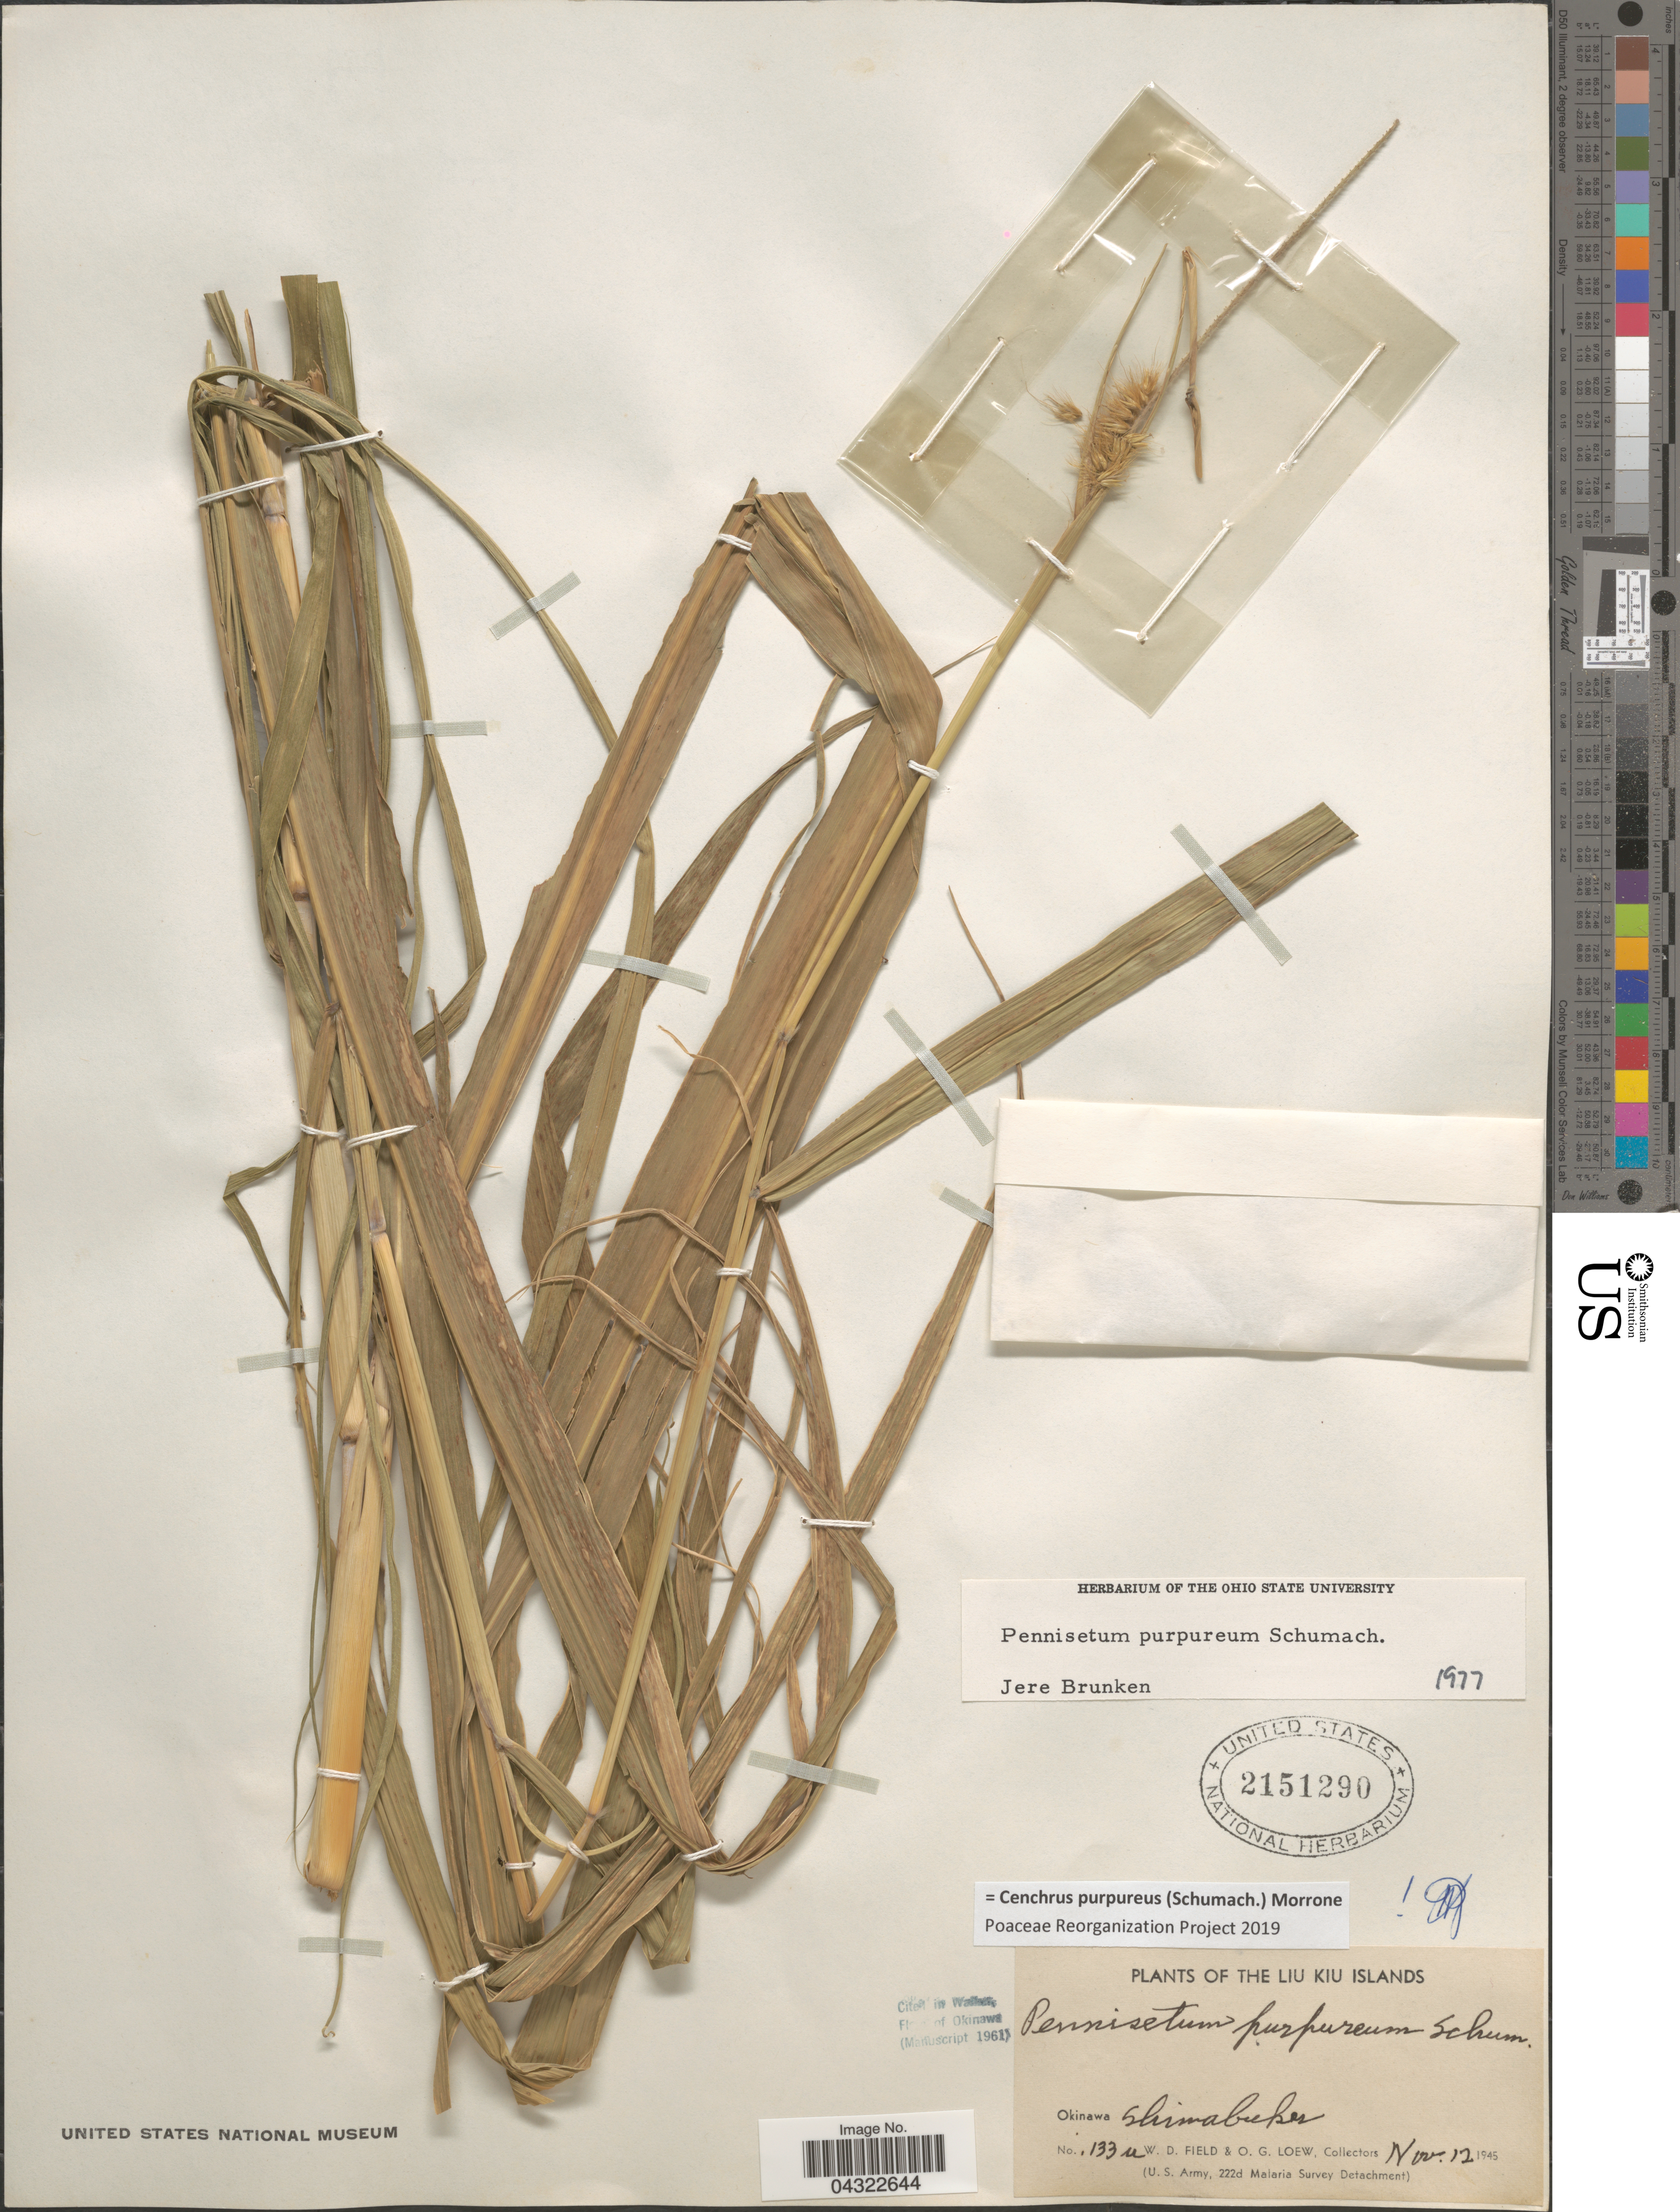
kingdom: Plantae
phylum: Tracheophyta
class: Liliopsida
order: Poales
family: Poaceae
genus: Cenchrus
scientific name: Cenchrus purpureus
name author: (Schumach.) Morrone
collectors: W. D. Field & O. G. Loew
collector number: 133u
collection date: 1945-11-12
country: Japan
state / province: Okinawa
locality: The Liu Kiu Islands. Okinawa Shimabuku. (U.S. Army, 222d Malaria Survey Detachment).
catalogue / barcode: US 2151290